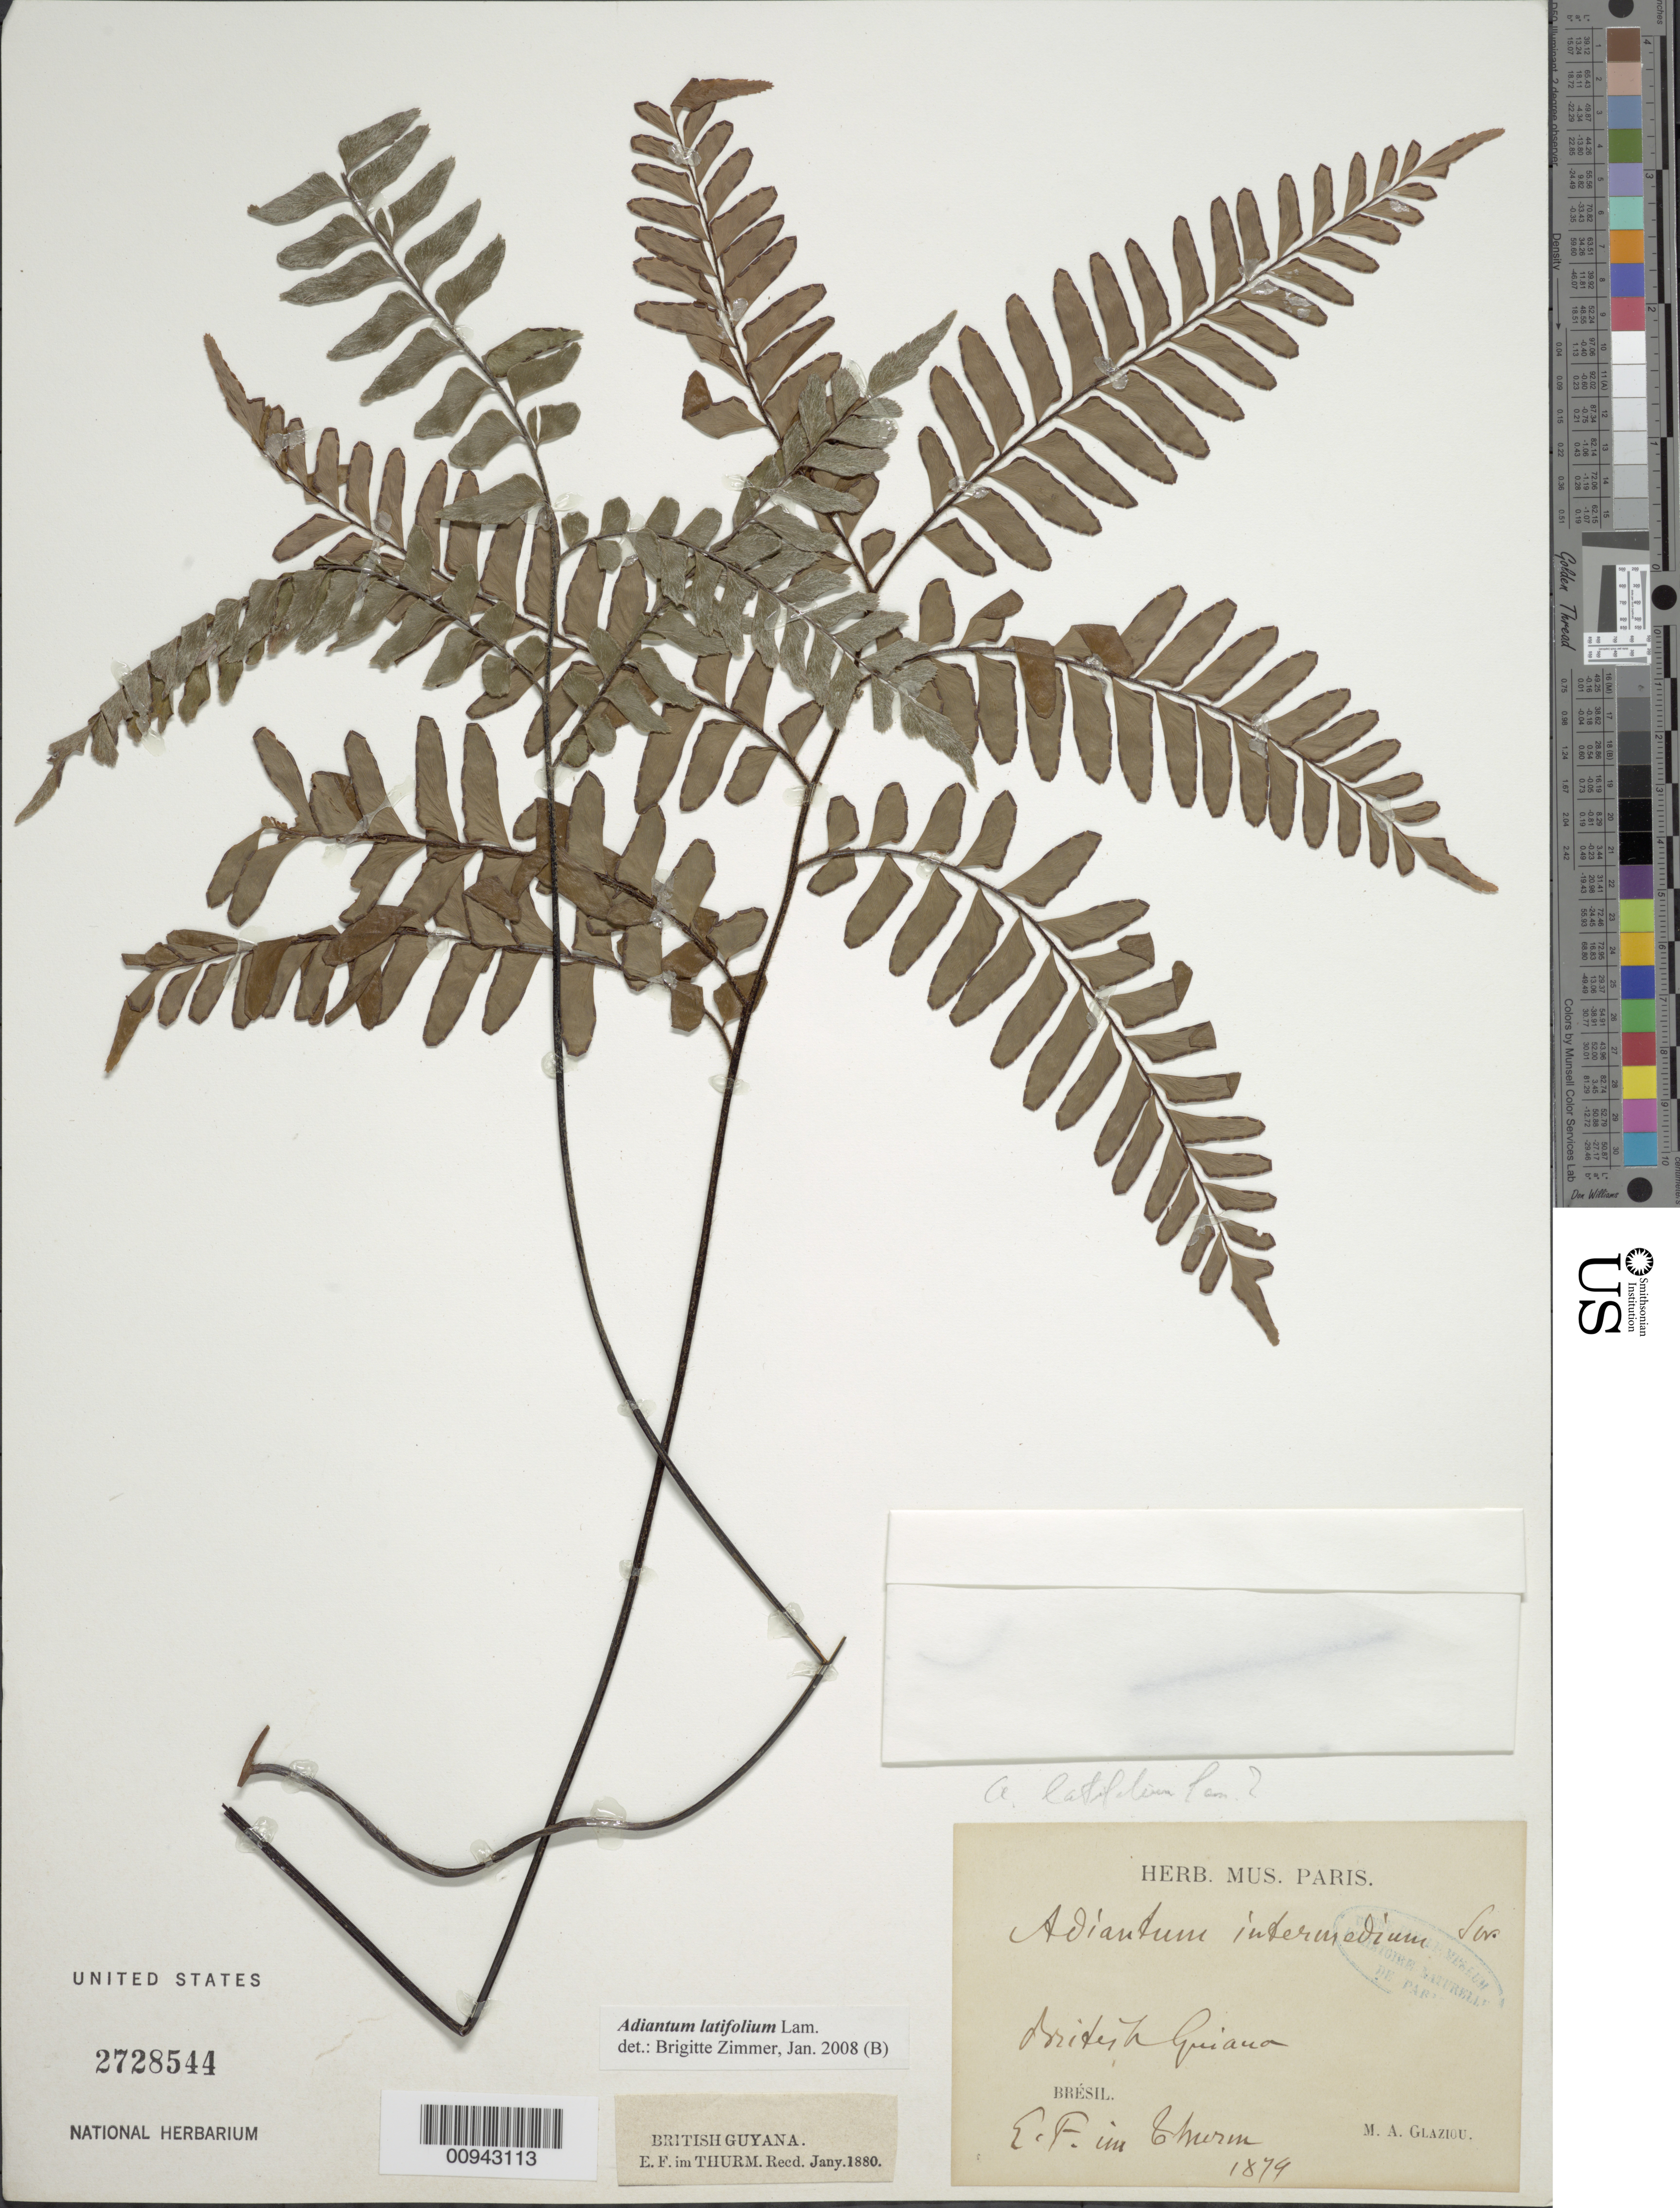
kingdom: Plantae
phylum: Tracheophyta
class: Polypodiopsida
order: Polypodiales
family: Pteridaceae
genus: Adiantum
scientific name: Adiantum latifolium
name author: Lam.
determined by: Zimmer, B.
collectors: E. F. im Thurn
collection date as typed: January 1880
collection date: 1880-01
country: Guyana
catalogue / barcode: US 2728544